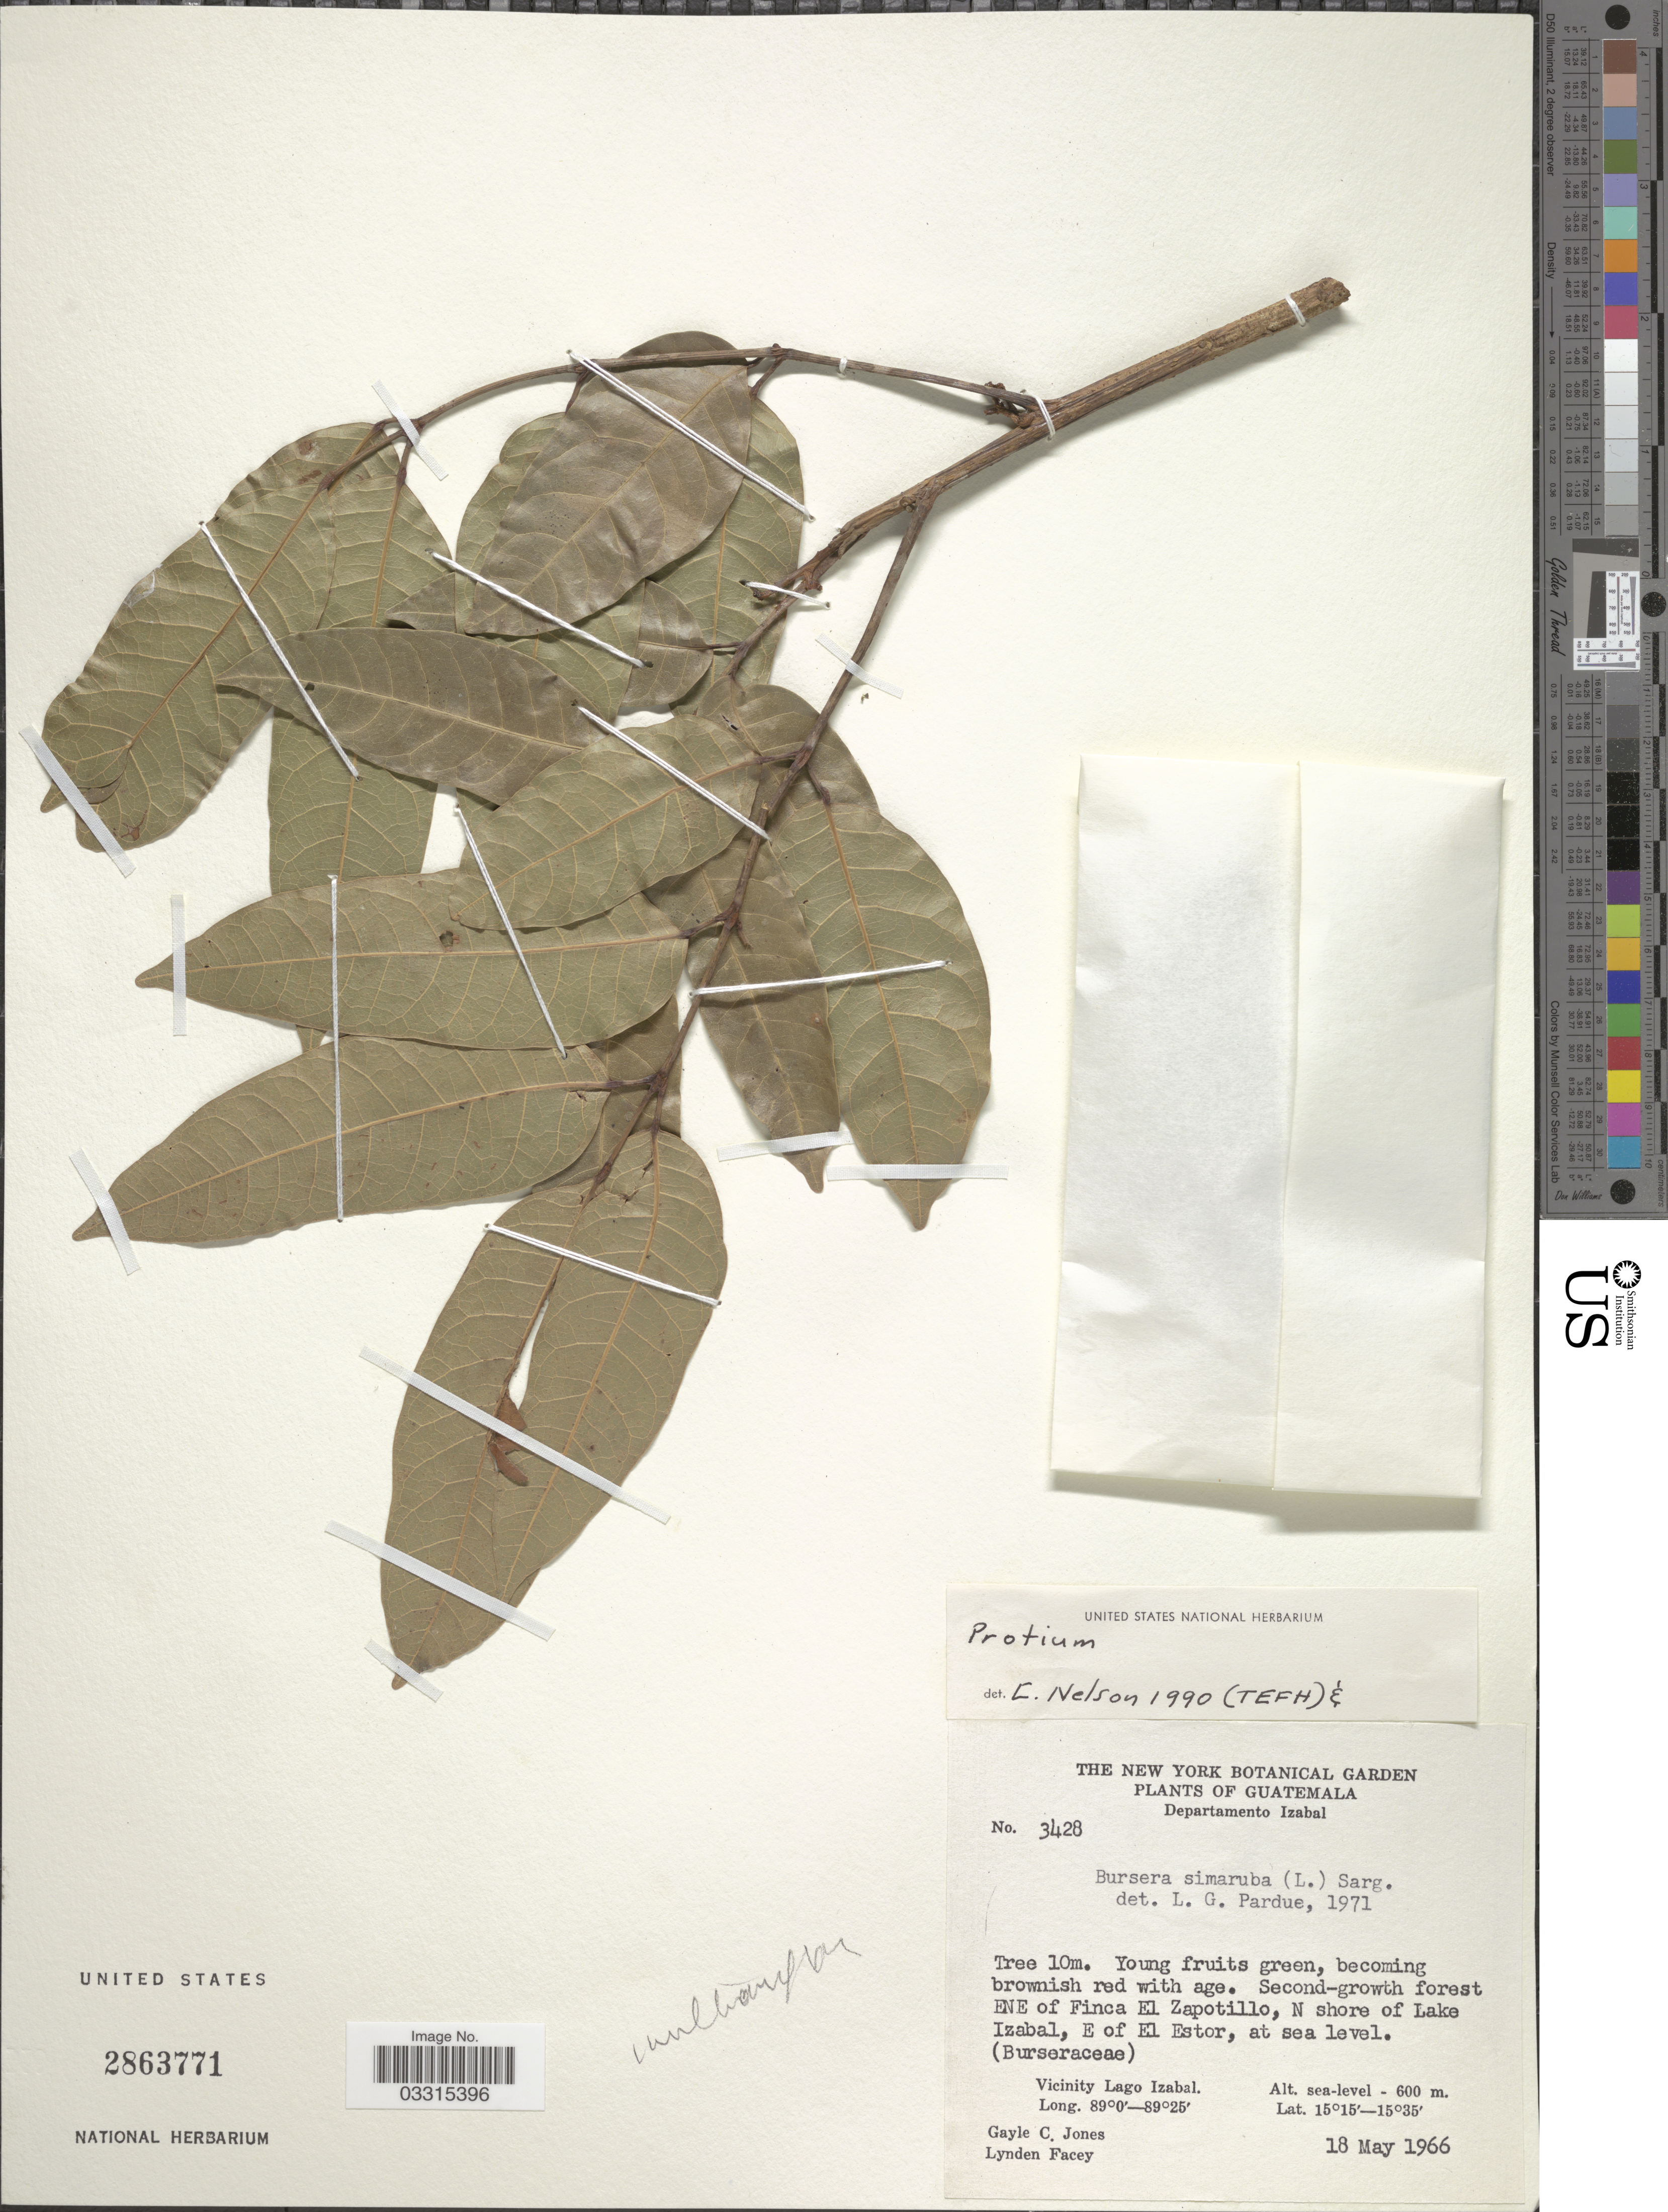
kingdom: Plantae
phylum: Tracheophyta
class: Magnoliopsida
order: Sapindales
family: Burseraceae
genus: Protium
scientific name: Protium sp.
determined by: Nelson, C.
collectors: G. C. Jones & L. Facey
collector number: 3428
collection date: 1966-05-18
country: Guatemala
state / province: Izabal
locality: Departamento Izabal. ENE of Finca El Zapotillo, N shore of Lake Izabal, E of El Estor. Vicinity of Lago Izabal.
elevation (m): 0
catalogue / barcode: US 2863771